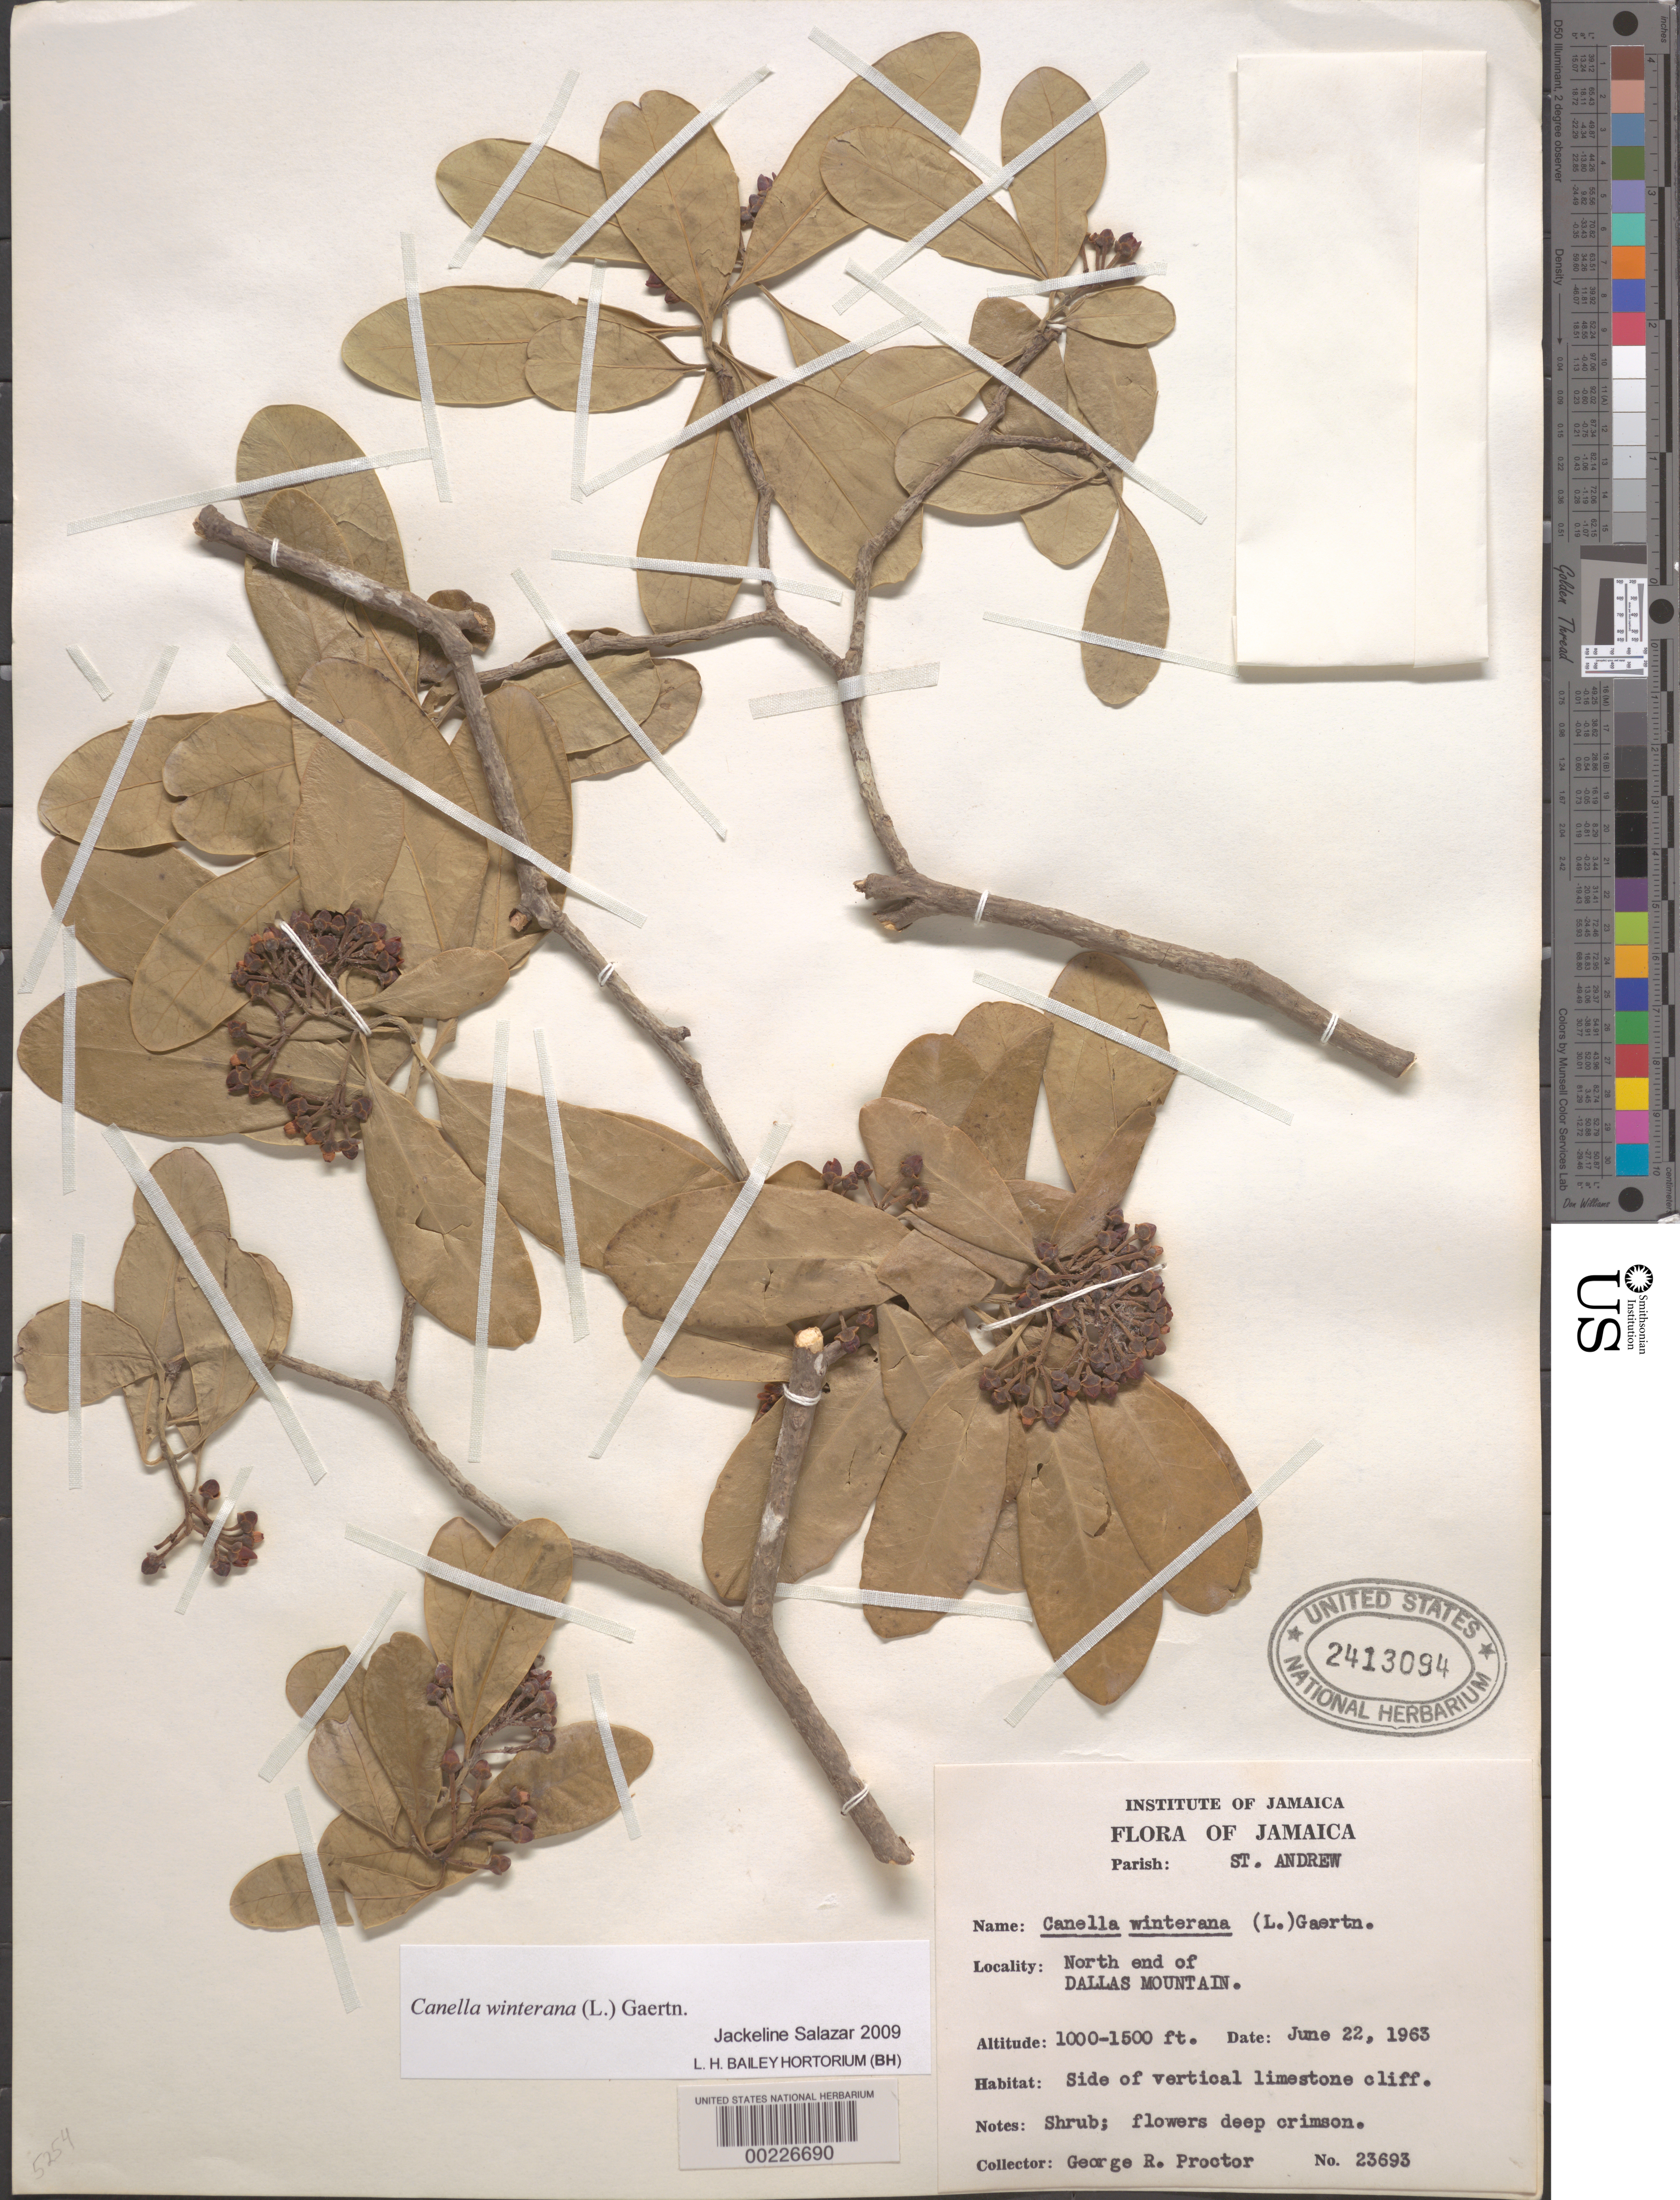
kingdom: Plantae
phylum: Tracheophyta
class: Magnoliopsida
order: Canellales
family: Canellaceae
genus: Canella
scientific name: Canella winterana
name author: (L.) Gaertn.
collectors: G. R. Proctor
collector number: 23693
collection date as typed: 22 Jun 1963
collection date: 1963-06-22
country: Jamaica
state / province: Saint Andrew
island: Greater Antilles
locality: N end of dallas mountain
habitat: Side of vertical limestone cliff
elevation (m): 305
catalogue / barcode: US 2413094